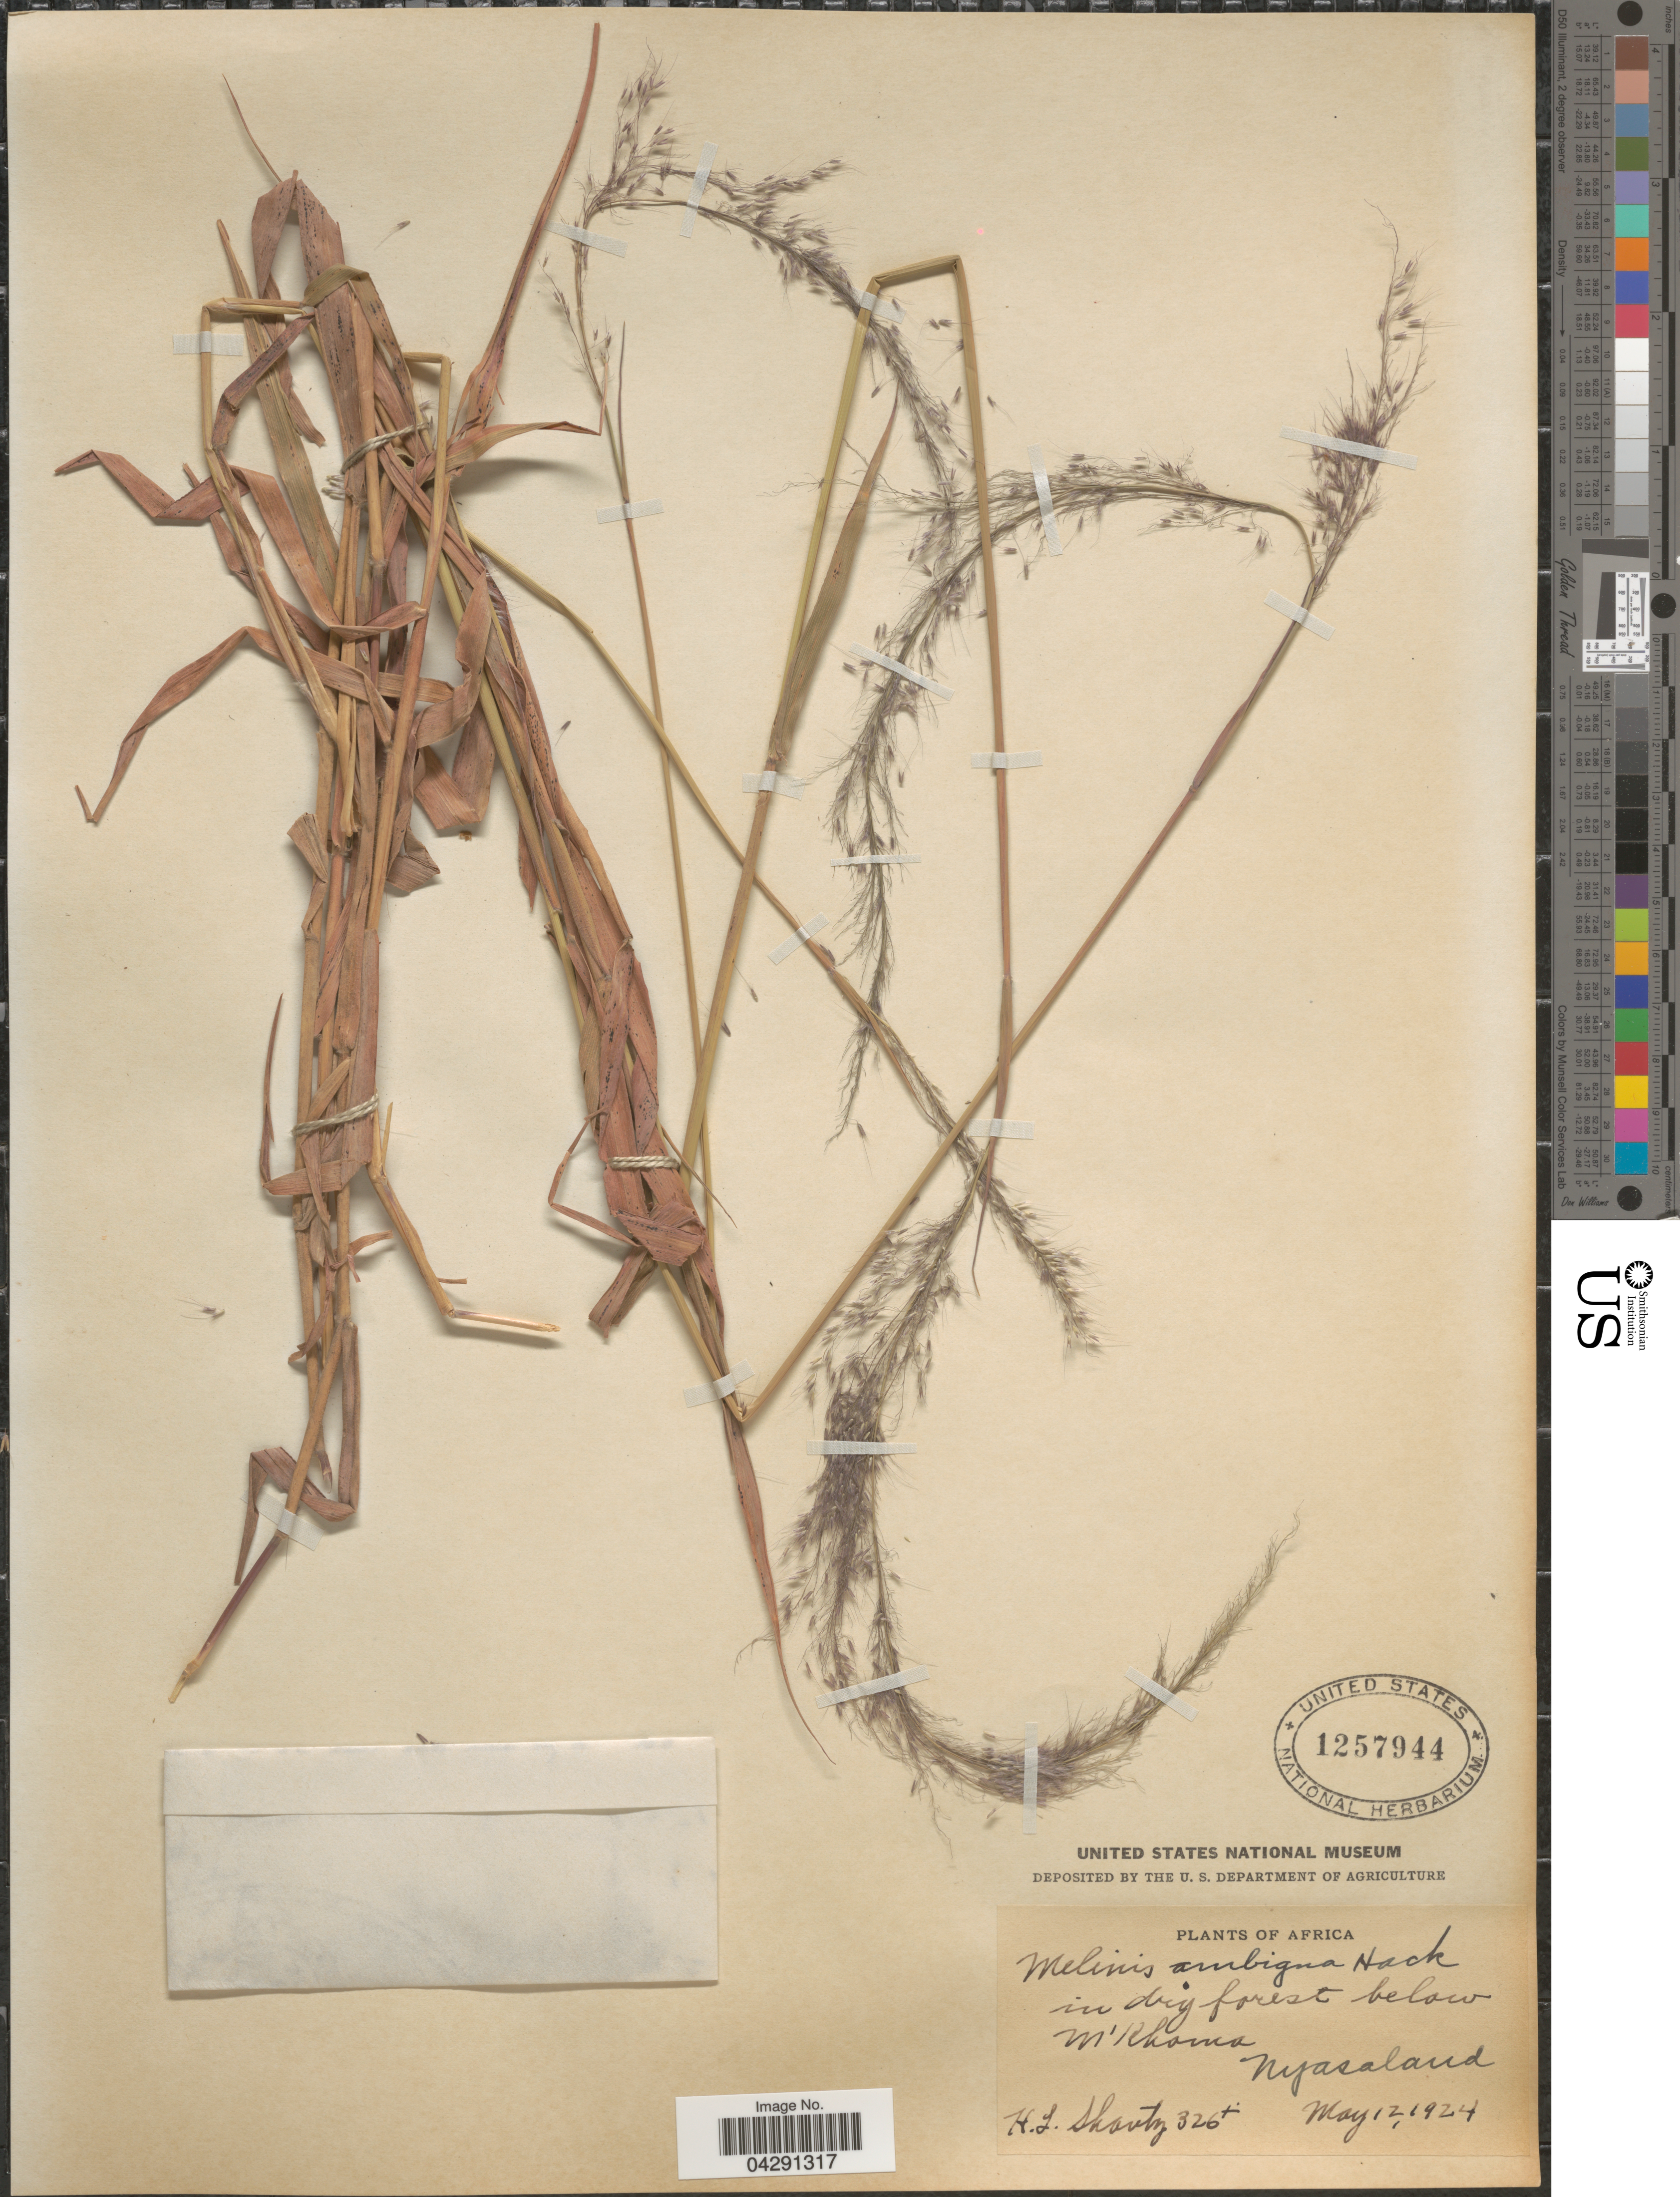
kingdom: Plantae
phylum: Tracheophyta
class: Liliopsida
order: Poales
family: Poaceae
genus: Melinis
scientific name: Melinis ambigua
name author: Hack.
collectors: H. Shantz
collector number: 326+*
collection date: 1924-05-12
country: Malawi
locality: In dry forest below M'Rhoma. Nyasaland.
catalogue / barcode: US 1257944